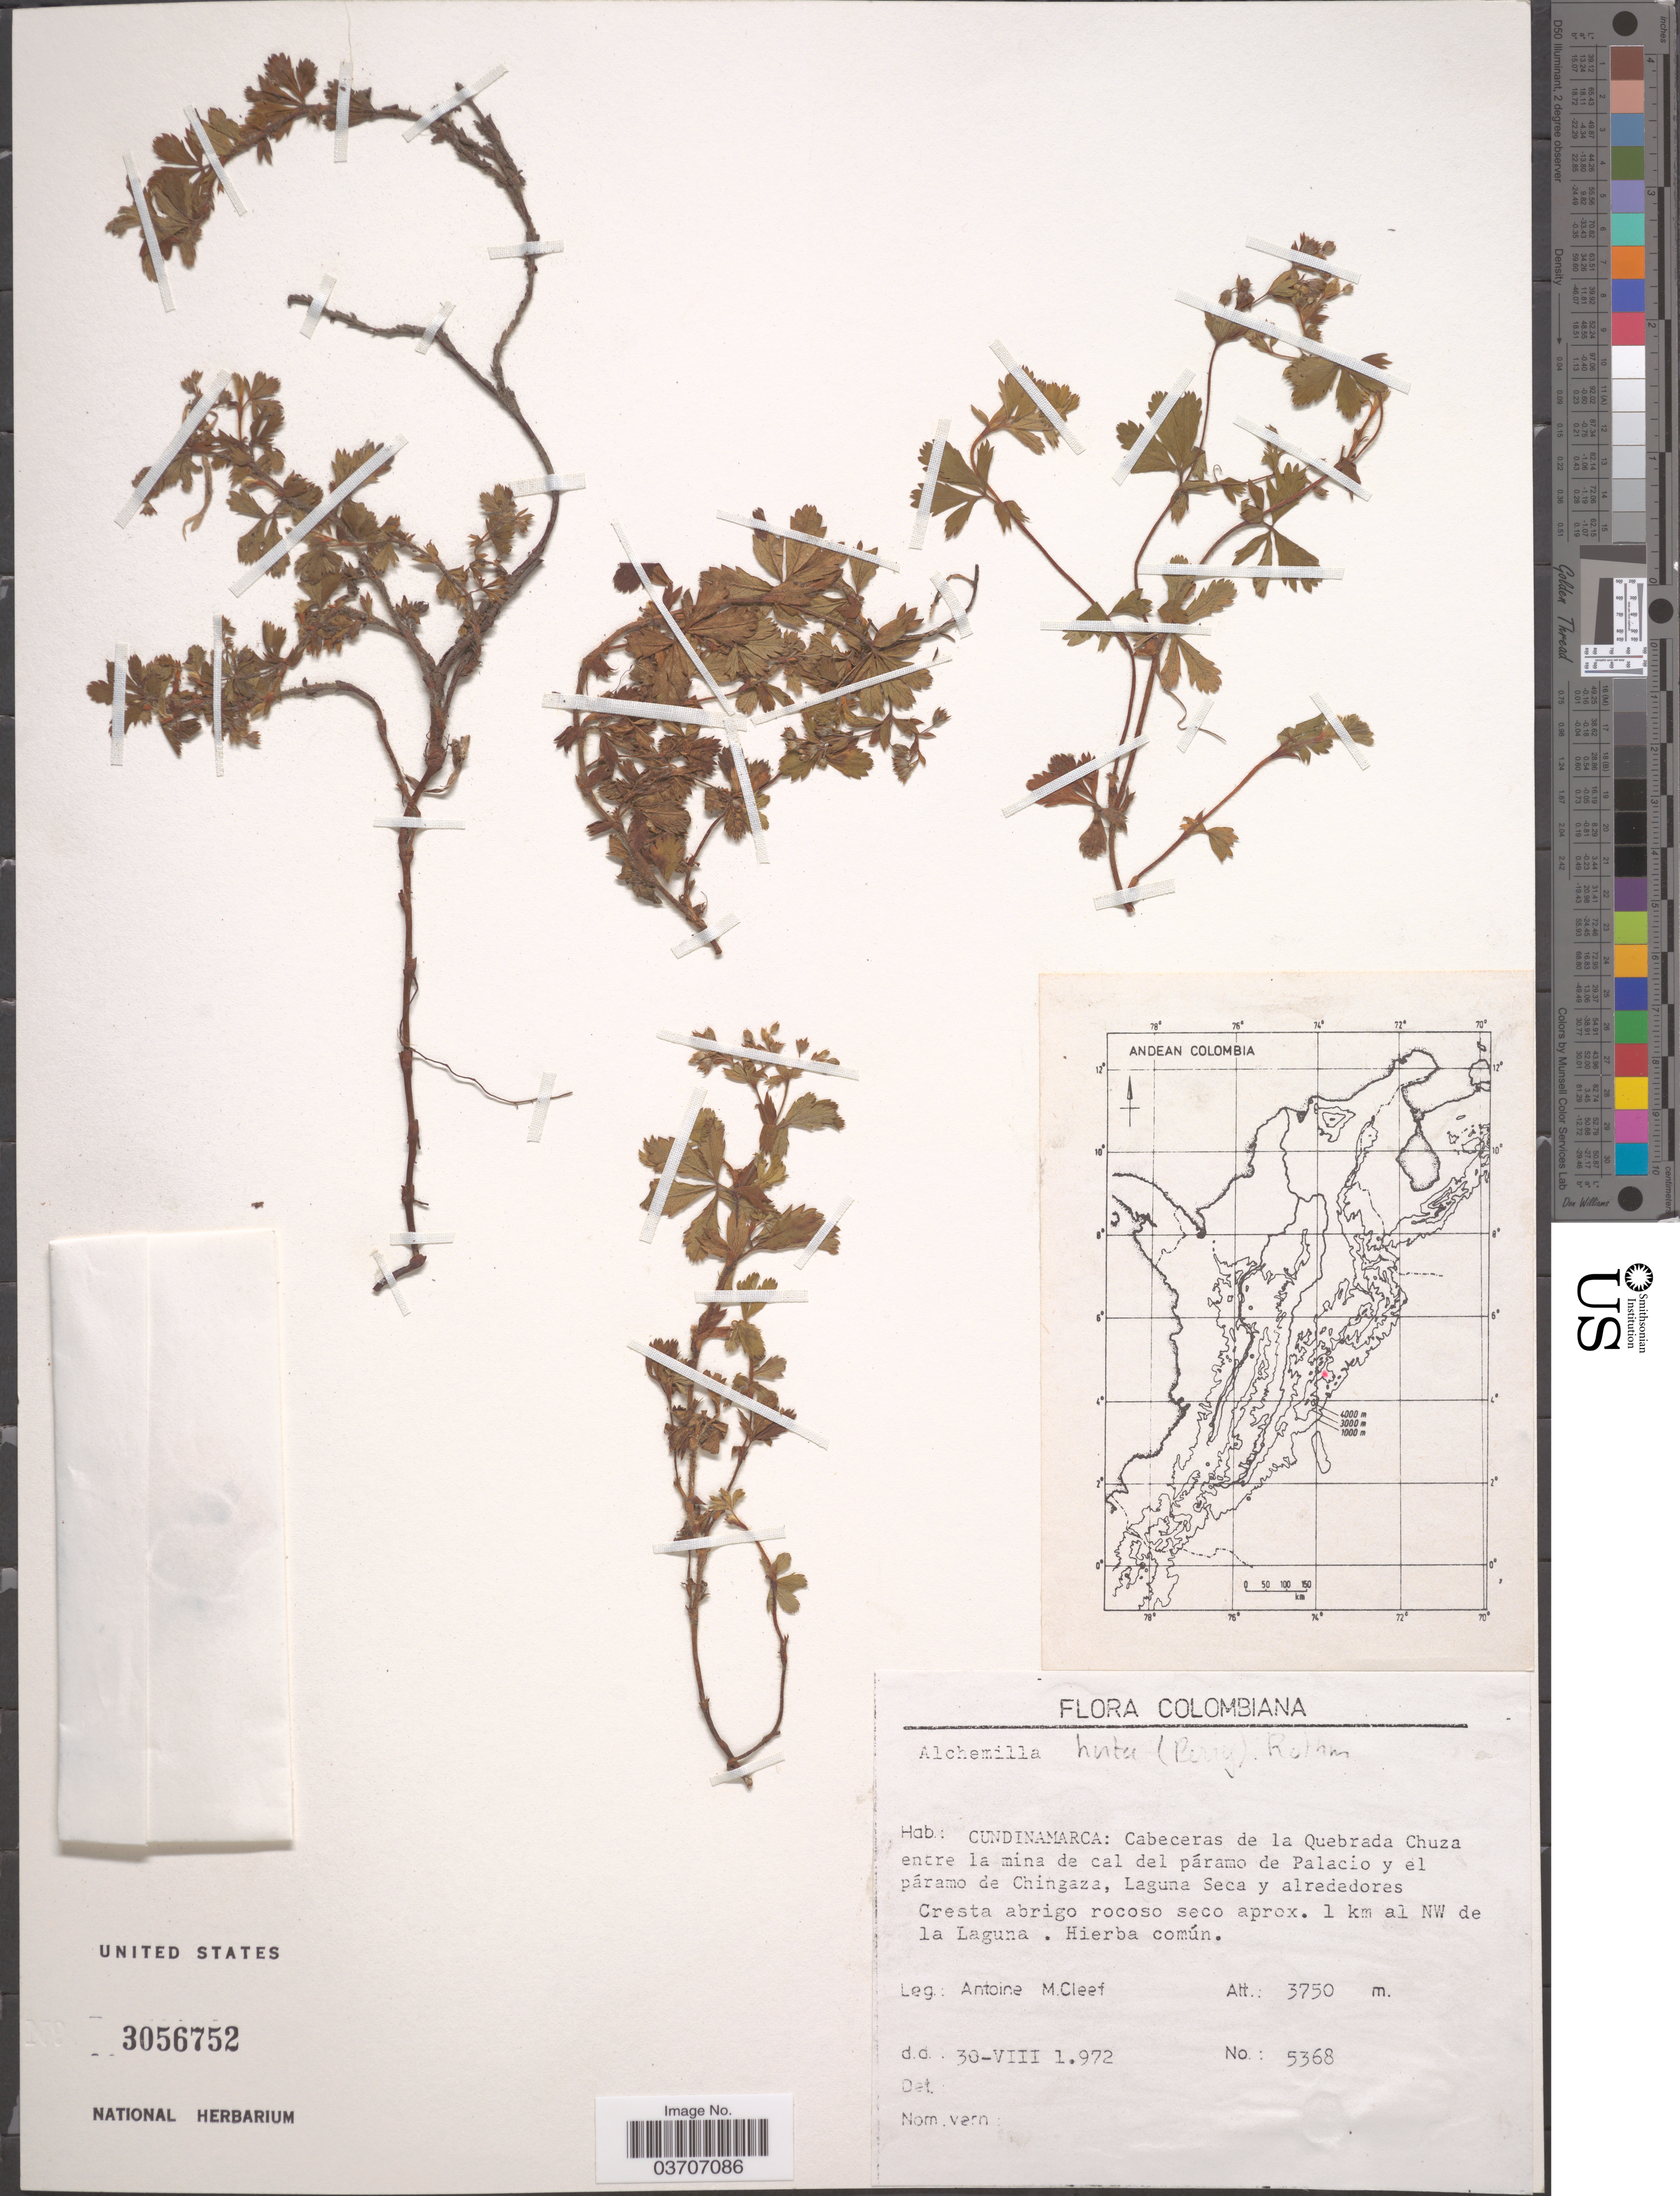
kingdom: Plantae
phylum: Tracheophyta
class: Magnoliopsida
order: Rosales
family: Rosaceae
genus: Lachemilla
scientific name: Lachemilla hirta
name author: (L.M. Perry) Rothm.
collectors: A. M. Cleef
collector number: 5368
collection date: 1972-08-30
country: Colombia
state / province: Cundinamarca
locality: Cabeceras de la Quebrada Chuza entre la mina de cal del páramo de Palacio y el páramo de Chingaza, Laguna Seca y alrededores Cresta abrigo rocoso seco aprox. 1 km al NW de la Laguna.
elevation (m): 3750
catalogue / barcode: US 3056752